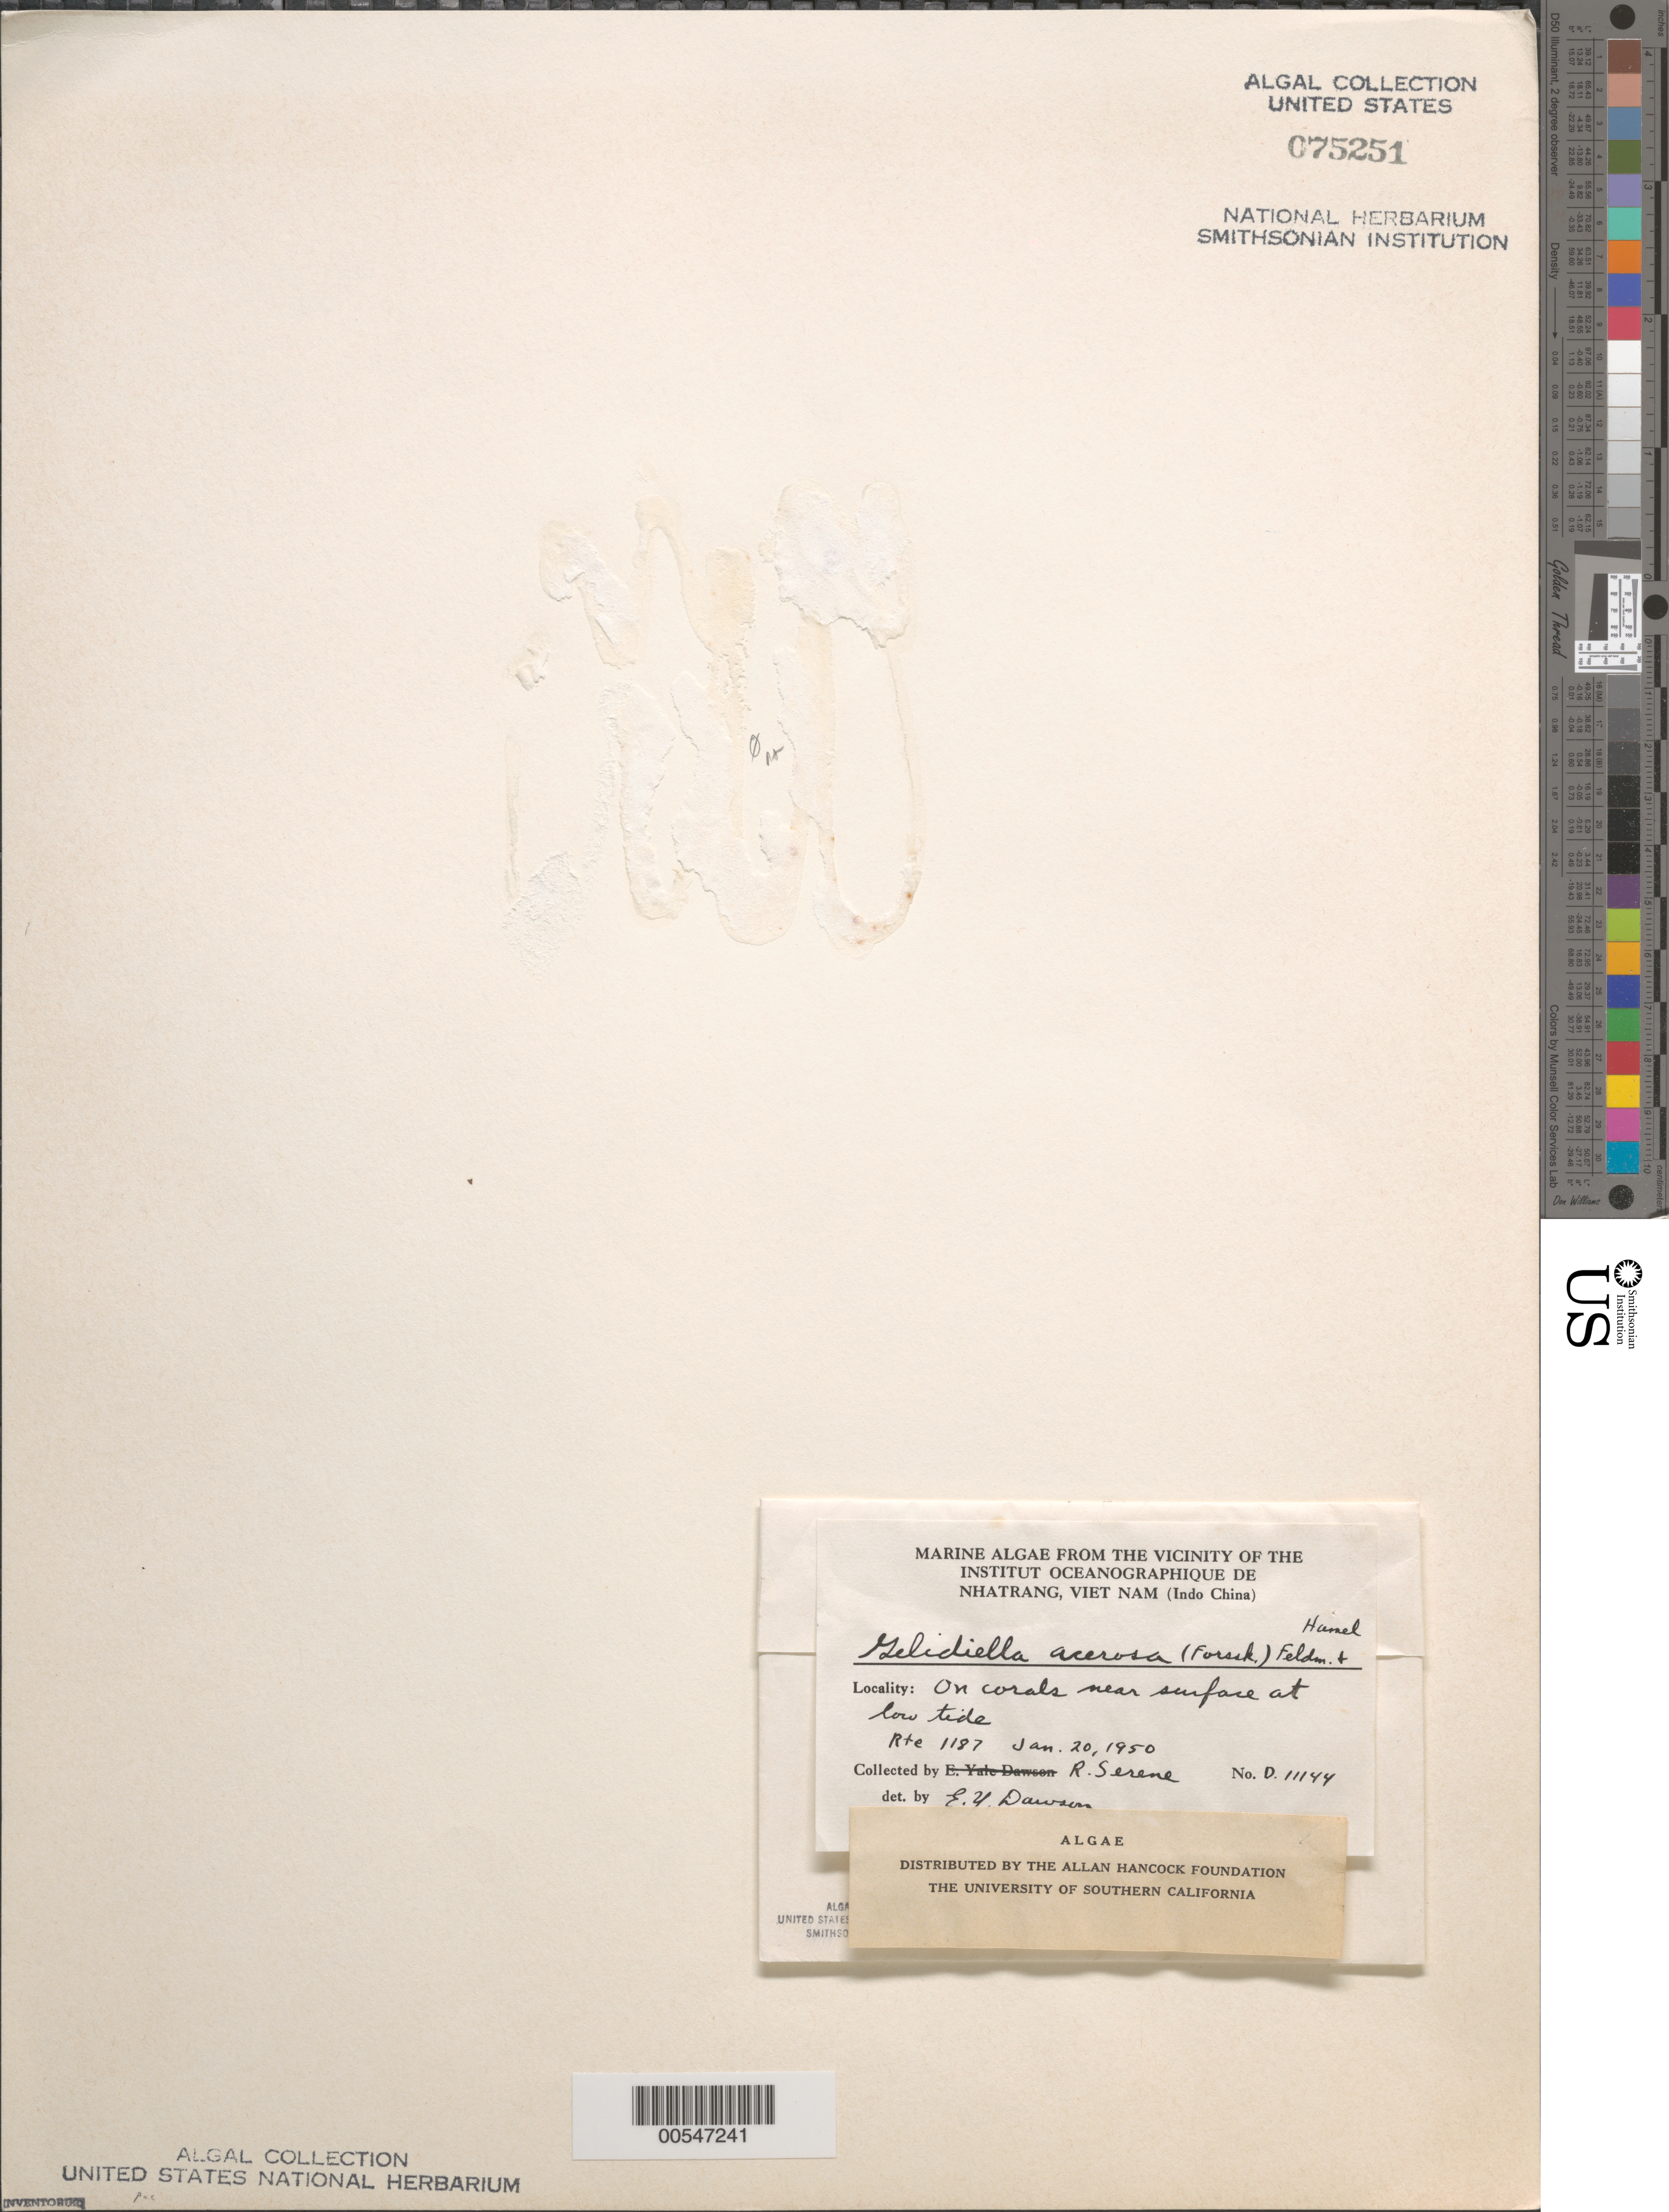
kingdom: Plantae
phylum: Rhodophyta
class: Florideophyceae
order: Gelidiales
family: Gelidiellaceae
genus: Gelidiella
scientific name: Gelidiella acerosa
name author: (Forssk.) Feldmann & G. Hamel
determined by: Dawson, E. Y.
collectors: R. Serene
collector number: EYD 11144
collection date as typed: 20 Jan 1950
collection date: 1950-01-20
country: Vietnam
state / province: Phu Khanh Province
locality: Nhatrang, Route 1187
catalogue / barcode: US 75251